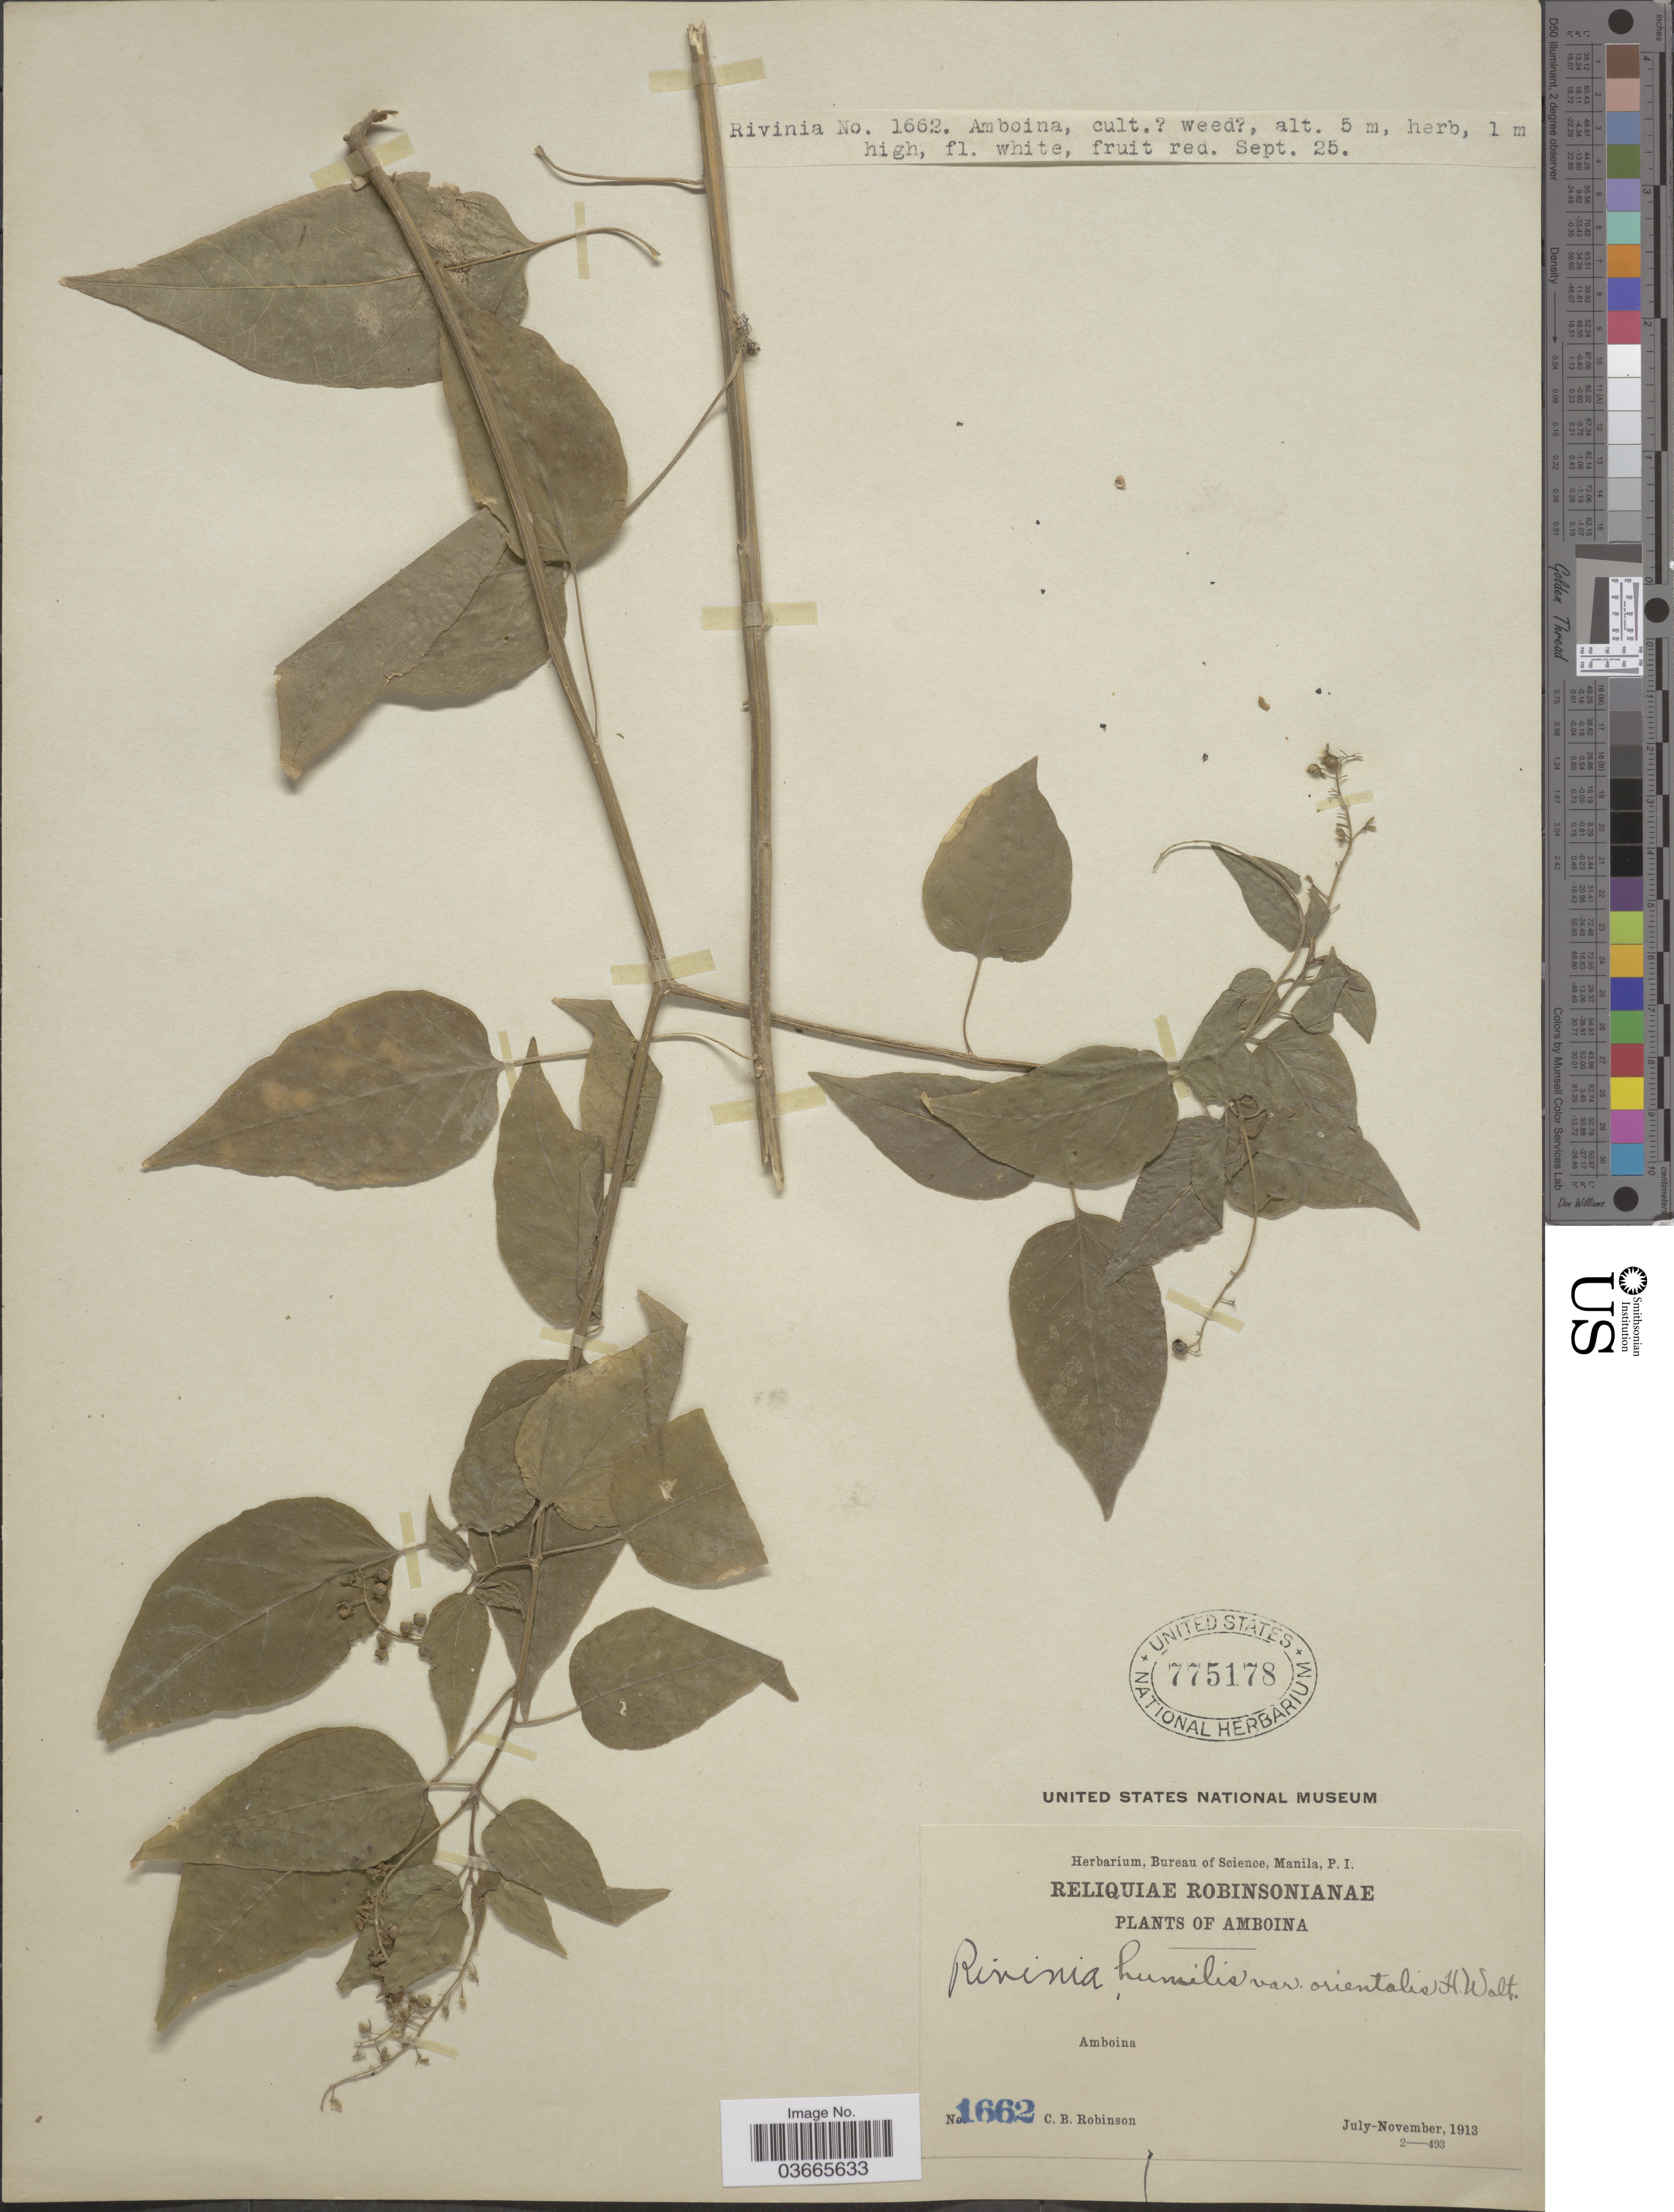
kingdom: Plantae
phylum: Tracheophyta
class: Magnoliopsida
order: Caryophyllales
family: Phytolaccaceae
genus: Rivina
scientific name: Rivina sp.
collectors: C. Robinson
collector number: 1662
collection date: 1913-07/1913-11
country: Indonesia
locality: Amboina.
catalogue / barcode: US 775178